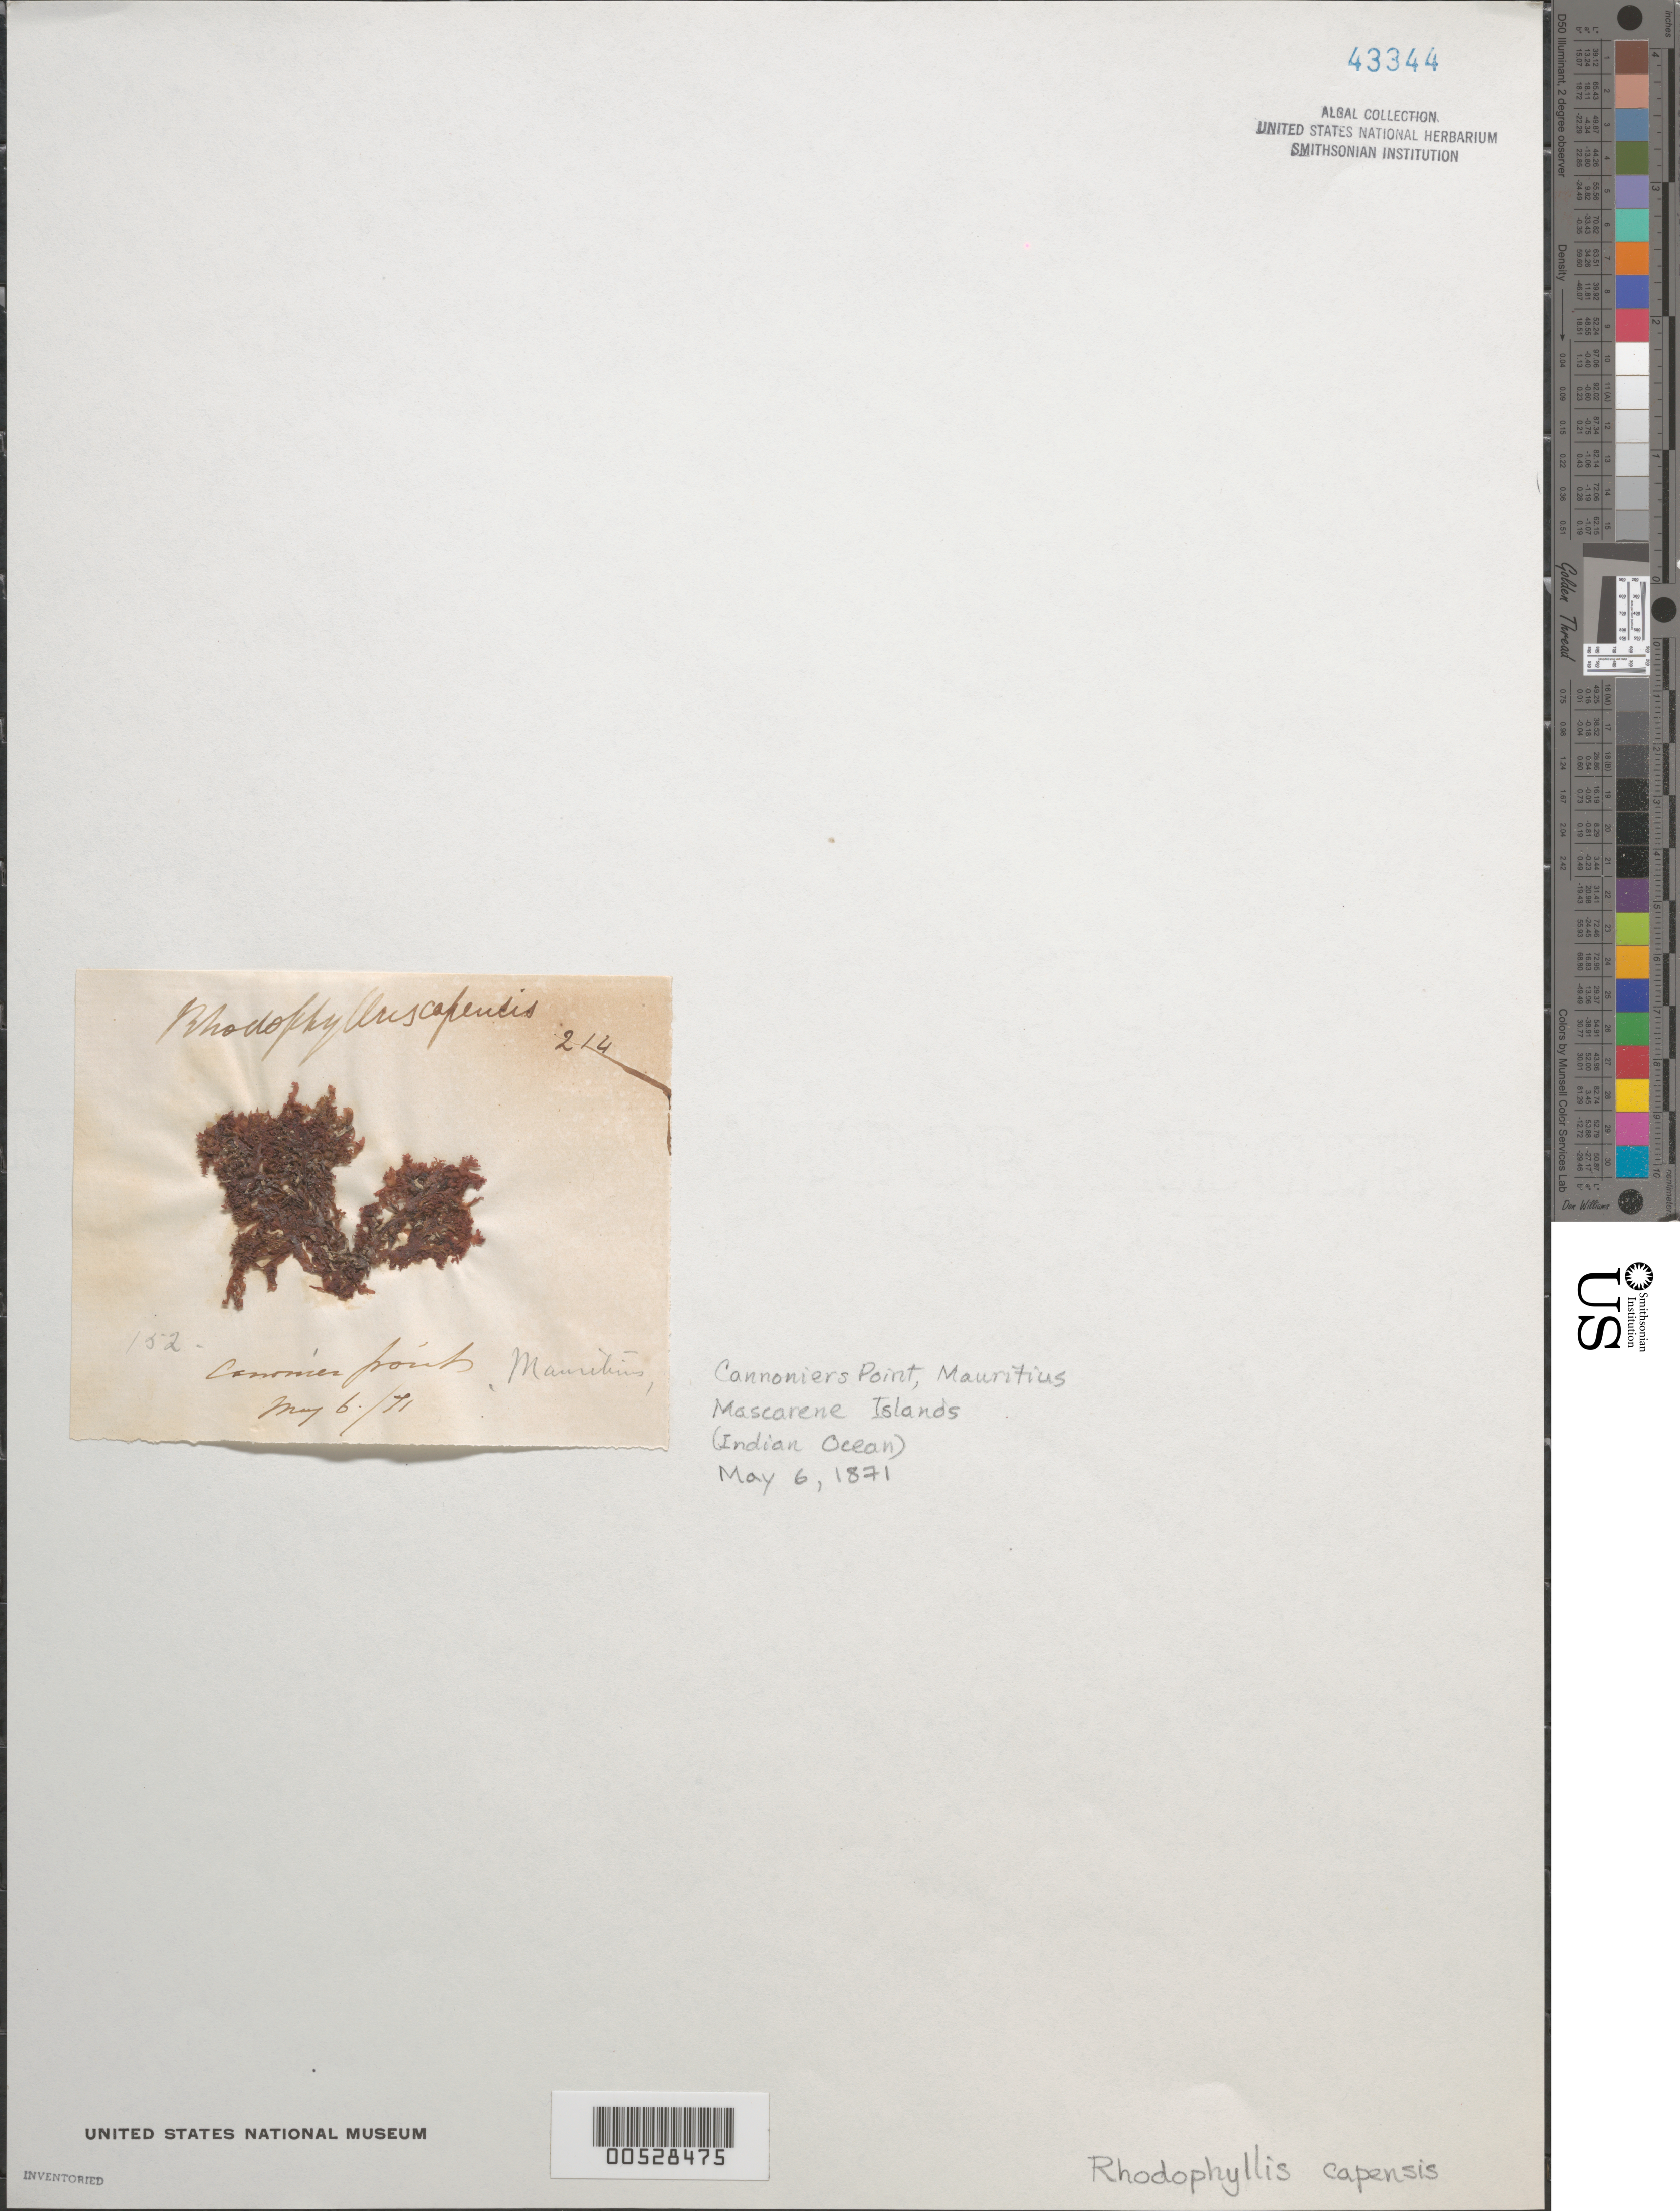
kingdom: Plantae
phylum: Rhodophyta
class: Florideophyceae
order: Gigartinales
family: Cystocloniaceae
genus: Rhodophyllis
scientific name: Rhodophyllis reptans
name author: (Suhr) Papenf.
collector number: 152 & 214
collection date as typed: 06 May 1871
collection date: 1871-05-06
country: Mauritius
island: Mauritius Island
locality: Cannoniers Point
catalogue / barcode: US 43344